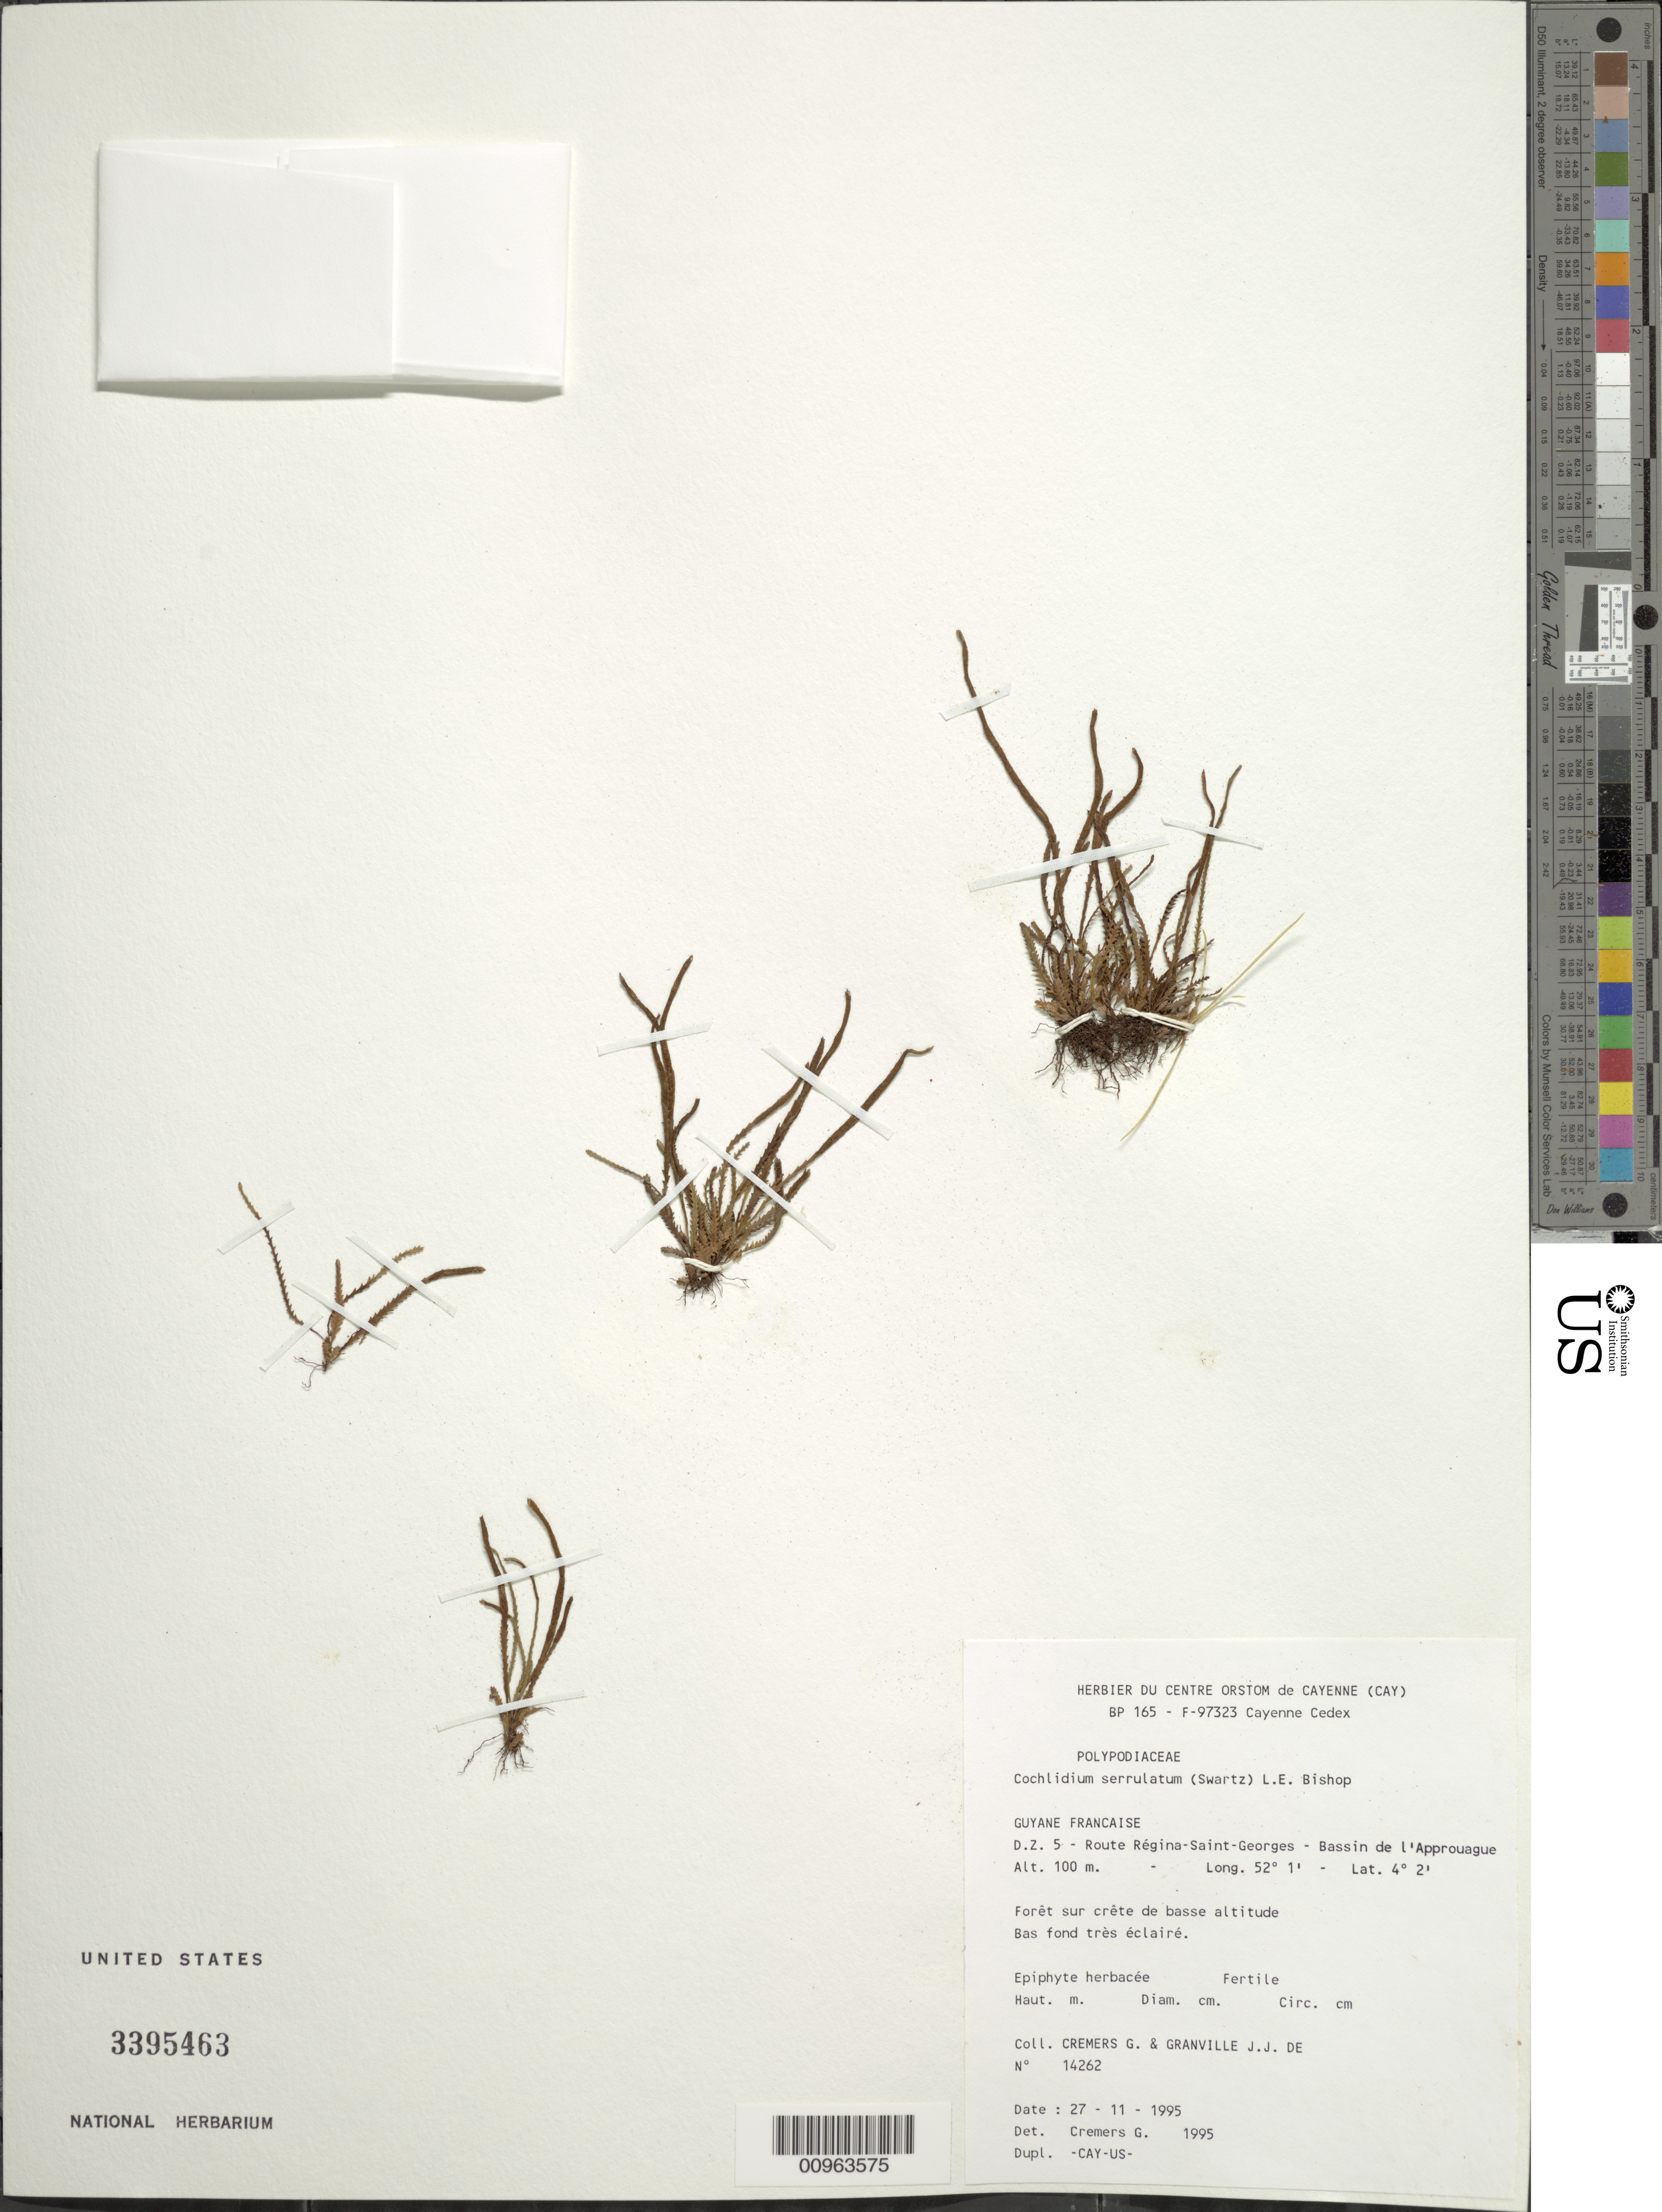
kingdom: Plantae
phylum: Tracheophyta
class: Polypodiopsida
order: Polypodiales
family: Polypodiaceae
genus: Cochlidium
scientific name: Cochlidium serrulatum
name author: (Sw.) L.E. Bishop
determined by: Cremers, Georges A.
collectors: G. Cremers & J.-J. de Granville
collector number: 14262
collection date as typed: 27-Nov-95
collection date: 1995-11-27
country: French Guiana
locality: Route Regina-Saint-Georges, D.Z. 5, Bassin de l'Approuague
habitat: Forêt sur crête de basse altitude. Bas fond très éclairé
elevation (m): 100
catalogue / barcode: US 3395463